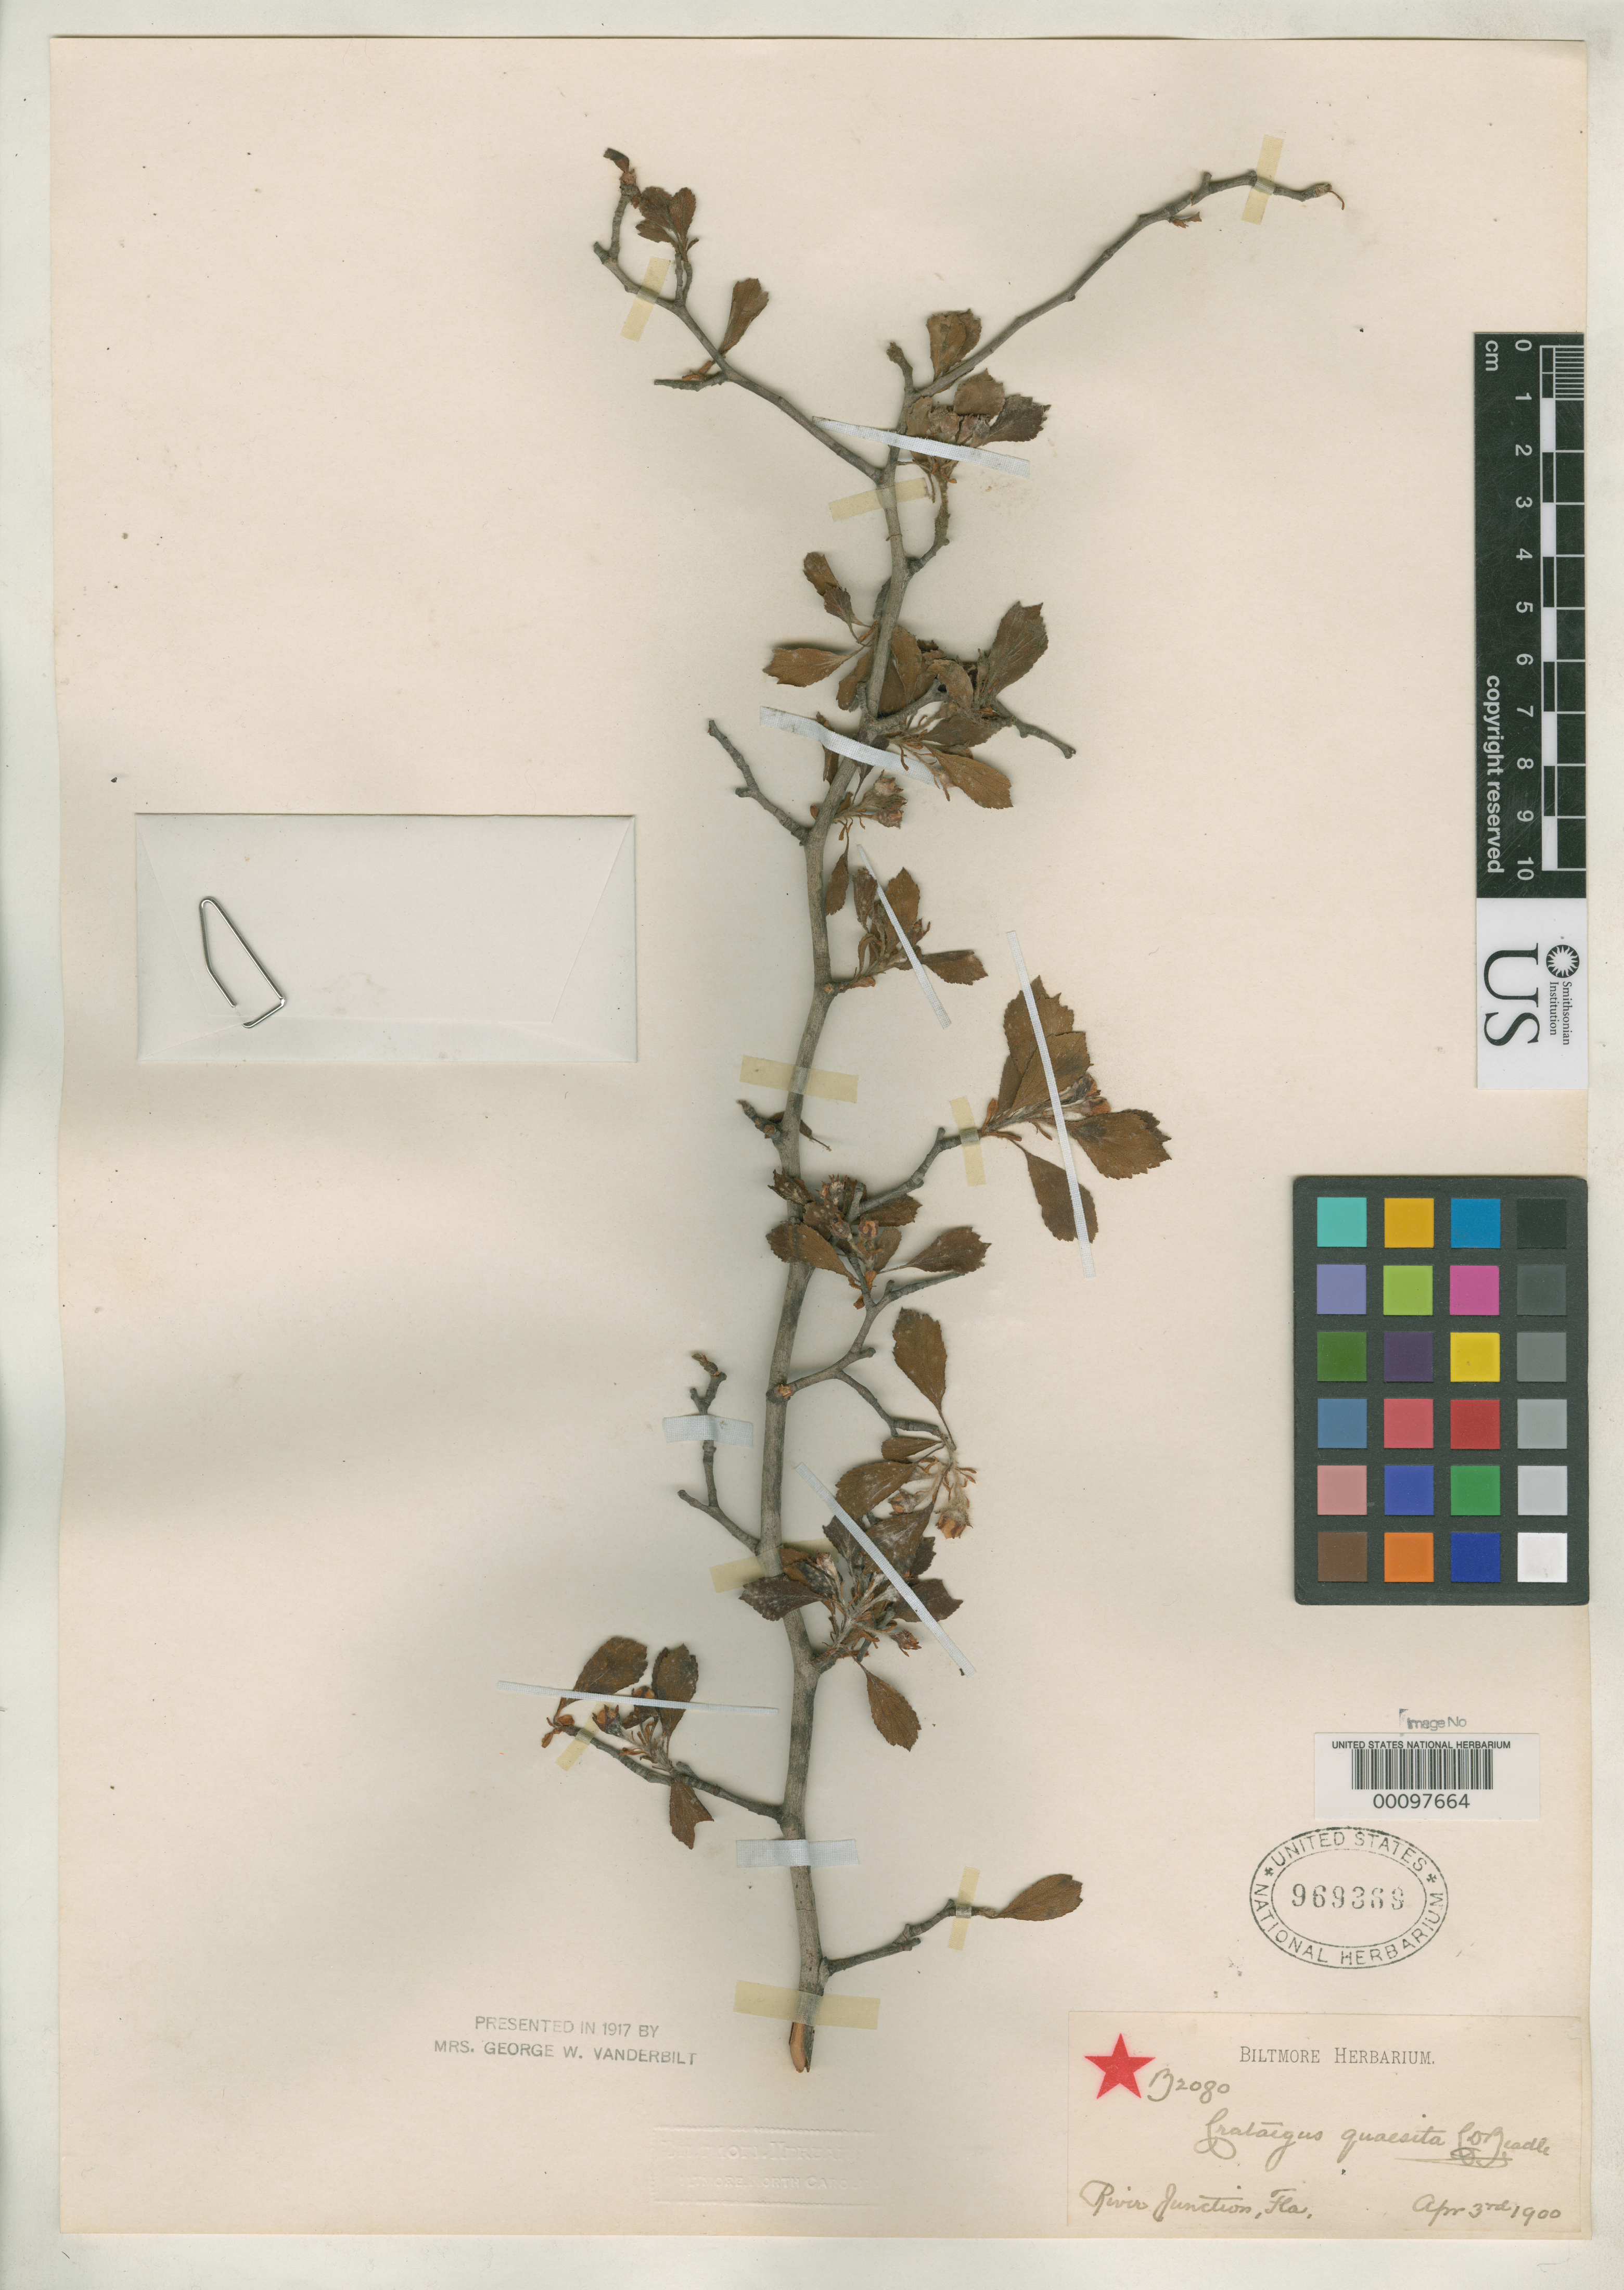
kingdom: Plantae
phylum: Tracheophyta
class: Magnoliopsida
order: Rosales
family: Rosaceae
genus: Crataegus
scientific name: Crataegus quaesita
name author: Beadle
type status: Syntype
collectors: ex herb. Biltmore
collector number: B 2080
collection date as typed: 03 Apr 1900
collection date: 1900-04-03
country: United States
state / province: Florida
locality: River Junction.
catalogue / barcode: US 969369